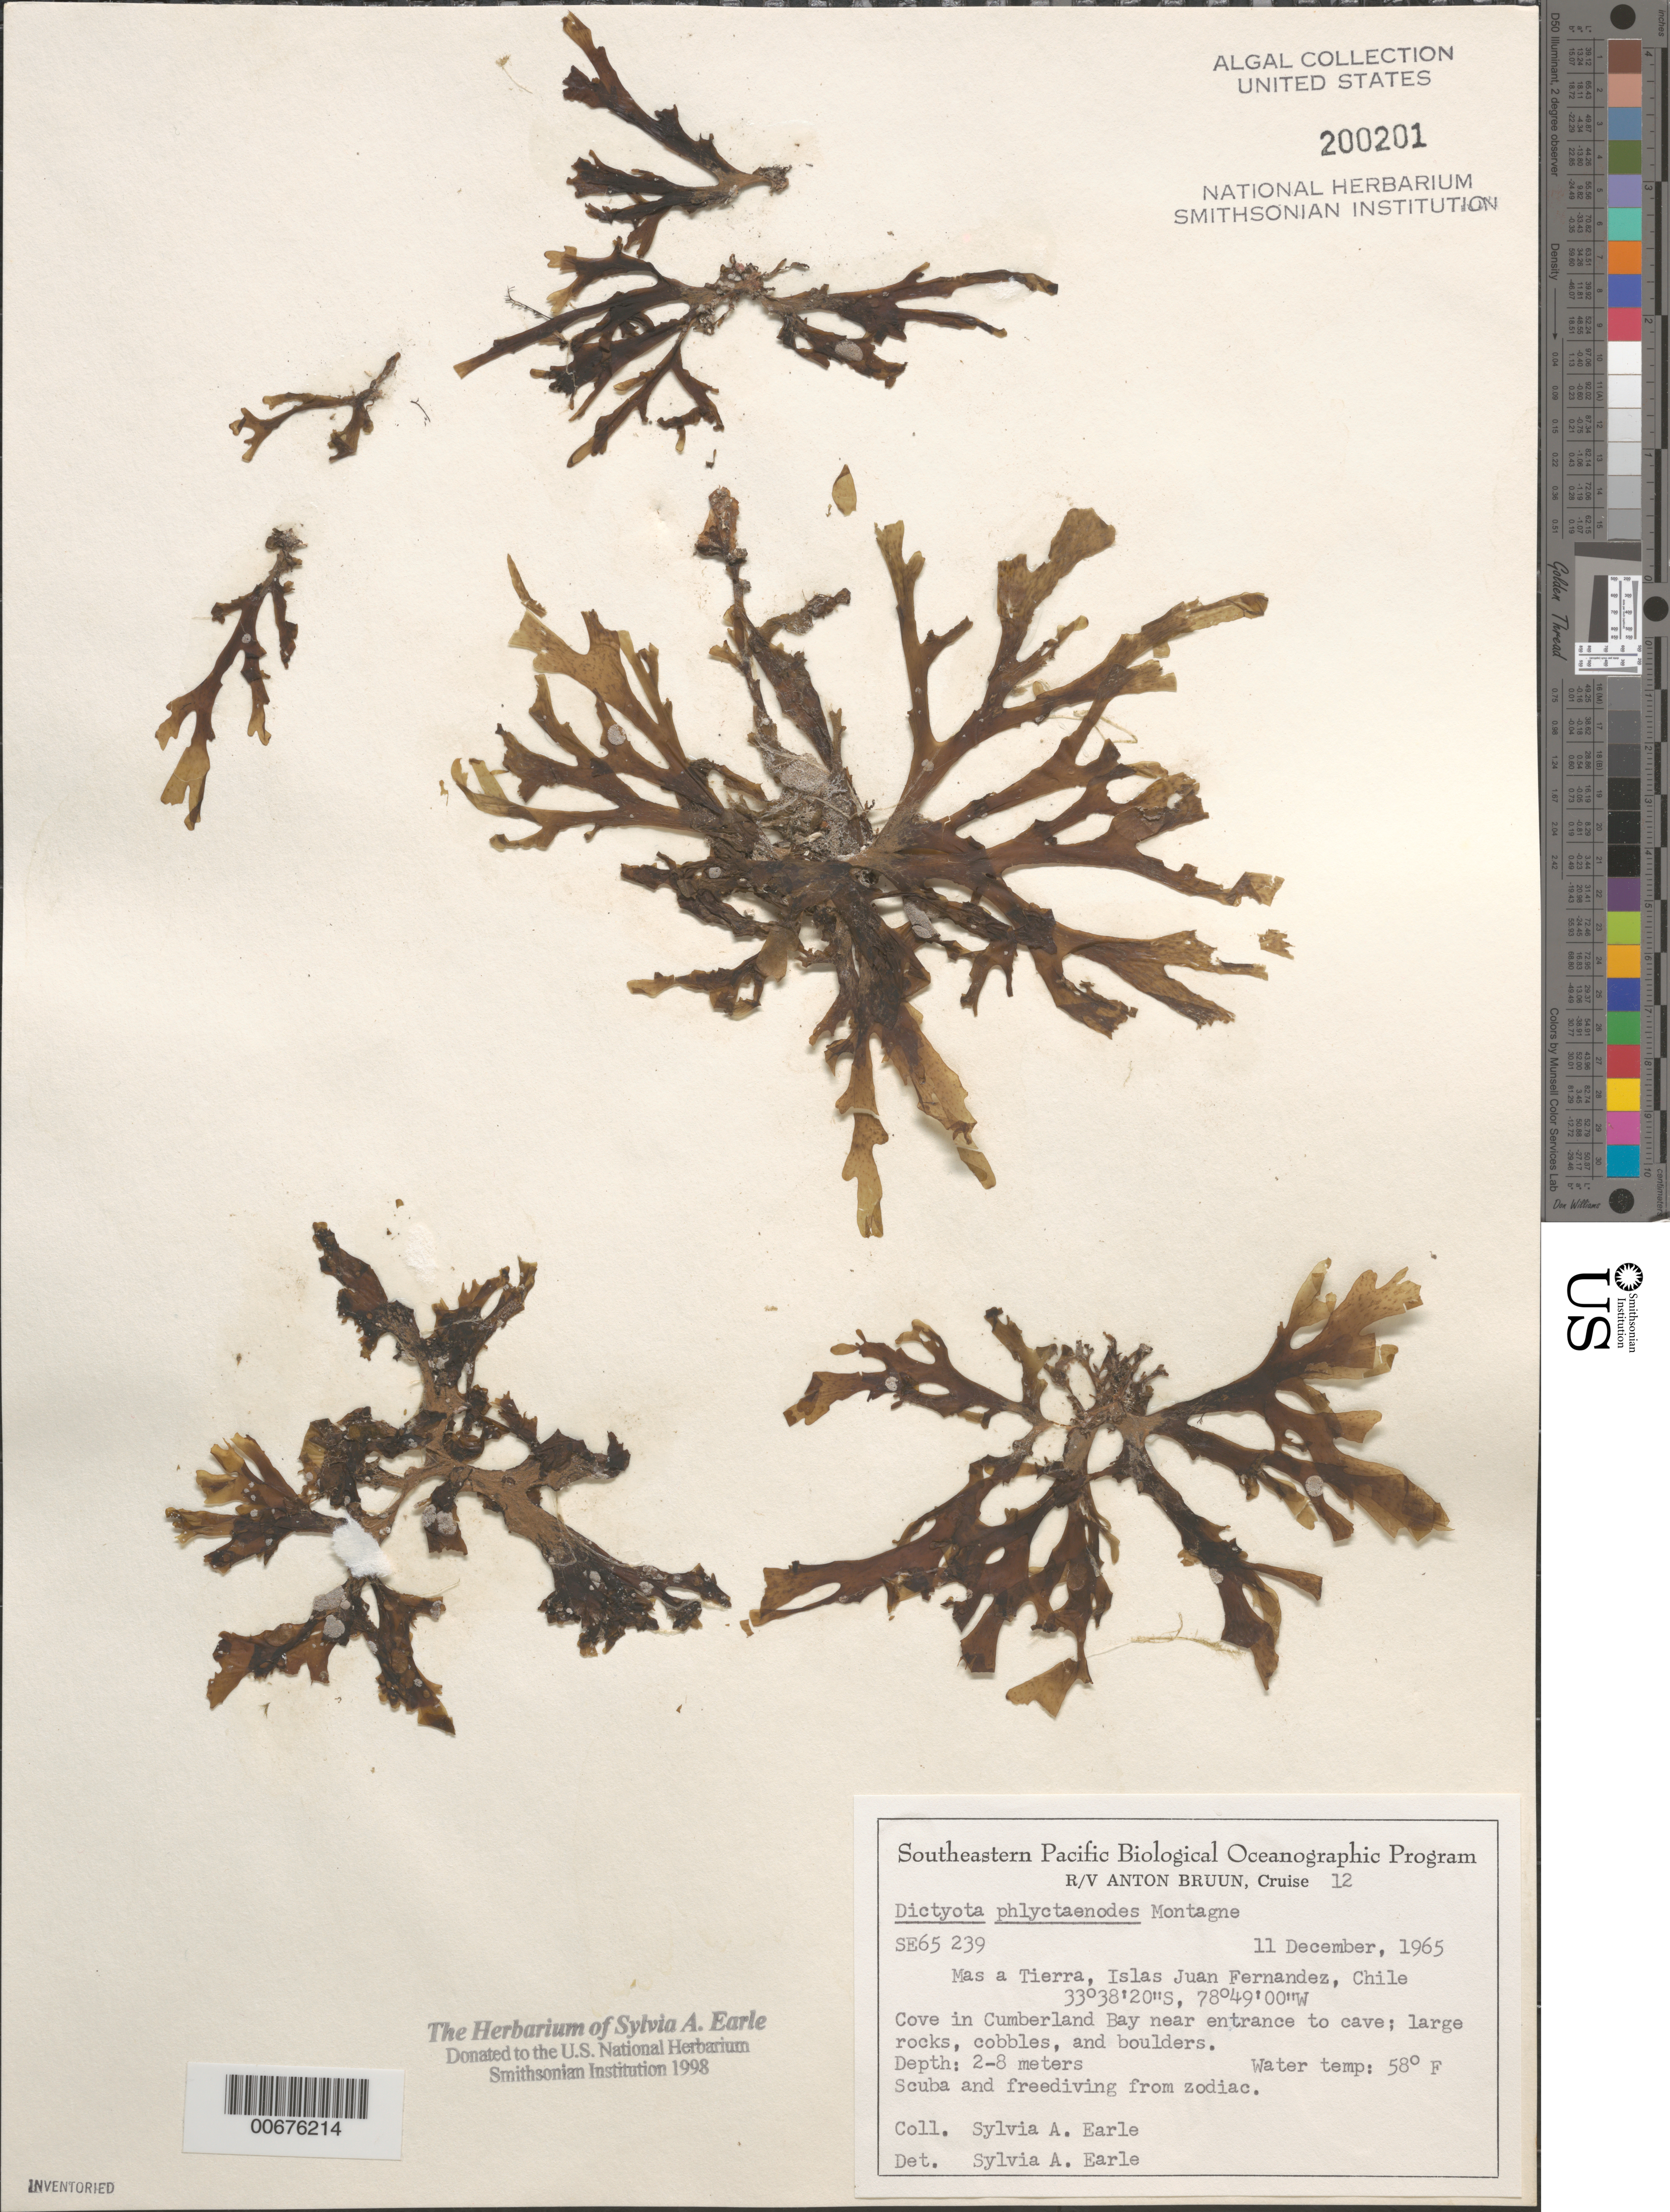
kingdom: Chromista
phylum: Ochrophyta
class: Phaeophyceae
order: Dictyotales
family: Dictyotaceae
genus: Dictyota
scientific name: Dictyota phlyctaenodes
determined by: Earle, S. A.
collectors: S. A. Earle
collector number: SE 65239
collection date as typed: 11 Dec 1965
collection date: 1965-12-11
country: Chile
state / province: Valparaíso (V)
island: Isla Más a Tierra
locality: Cove in Cumberland Bay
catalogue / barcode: US 200201